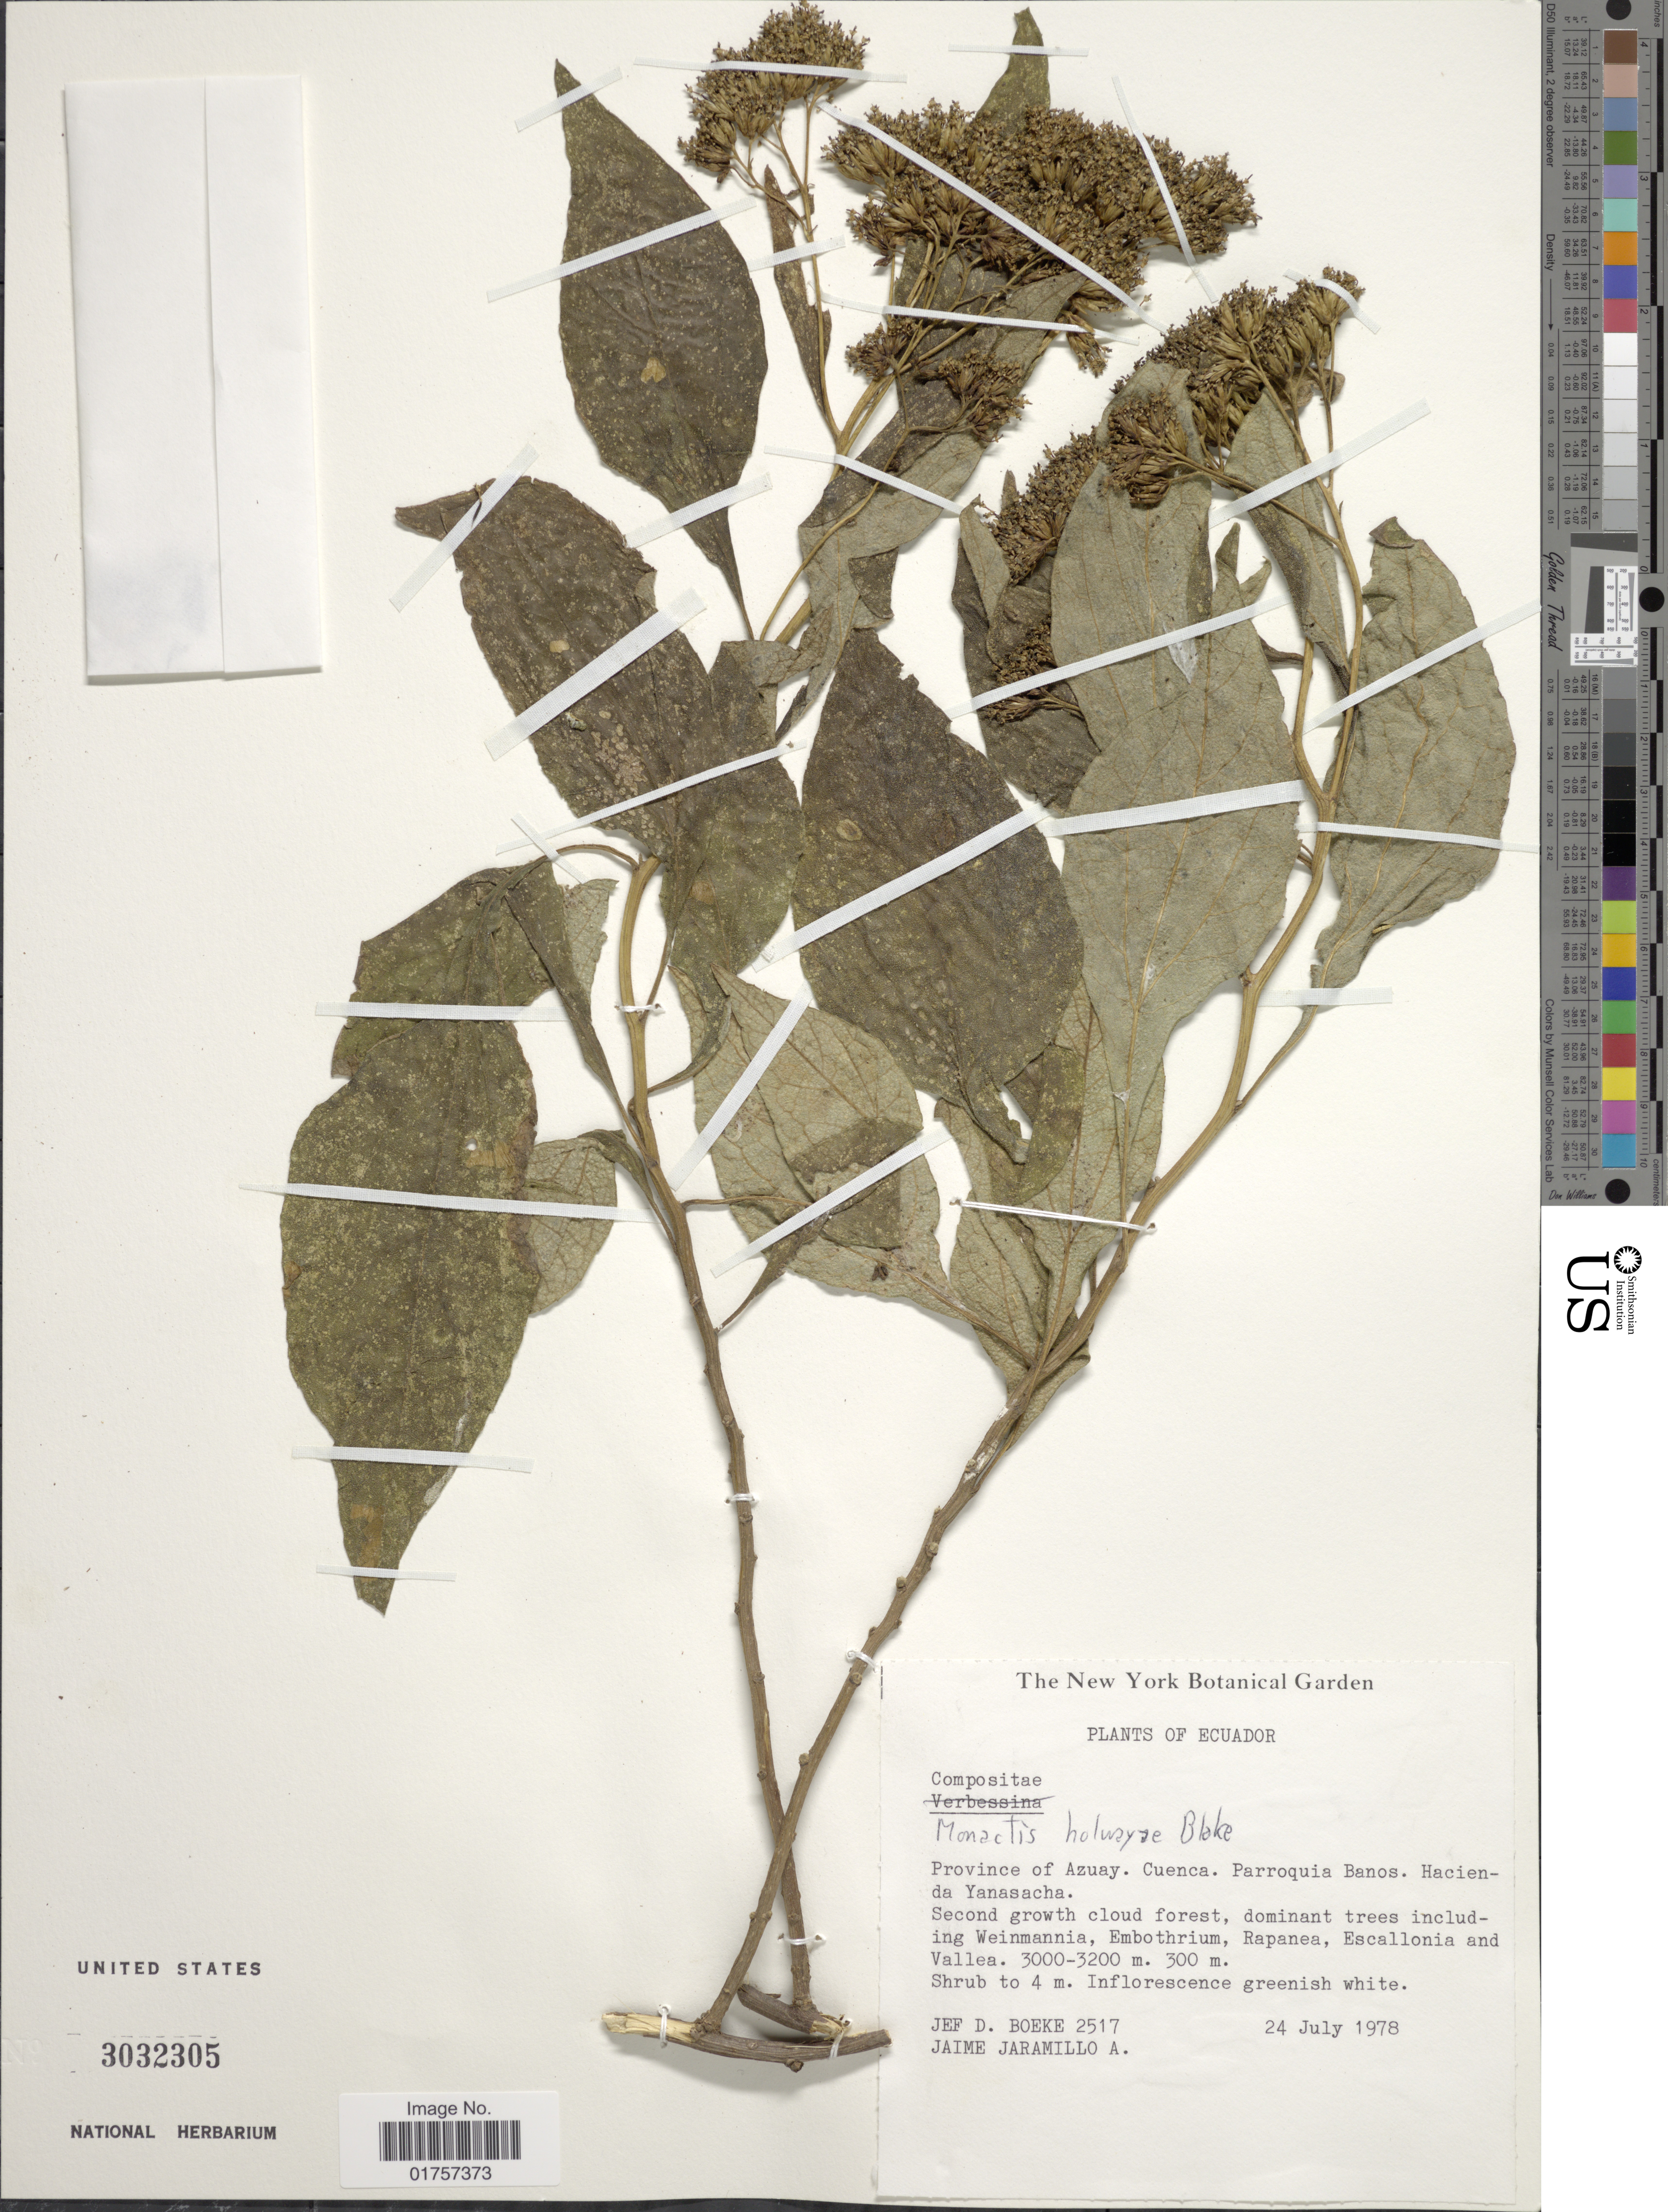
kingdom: Plantae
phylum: Tracheophyta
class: Magnoliopsida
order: Asterales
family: Asteraceae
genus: Monactis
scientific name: Monactis holwayae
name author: (S.F. Blake) H. Rob.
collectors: J. D. Boeke & J. L. Jaramillo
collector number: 2517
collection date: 1978-07-24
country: Ecuador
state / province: Azuay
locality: Cuenca. Parroquia Banos. Hacienda Yanasacha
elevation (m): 3000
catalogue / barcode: US 3032305